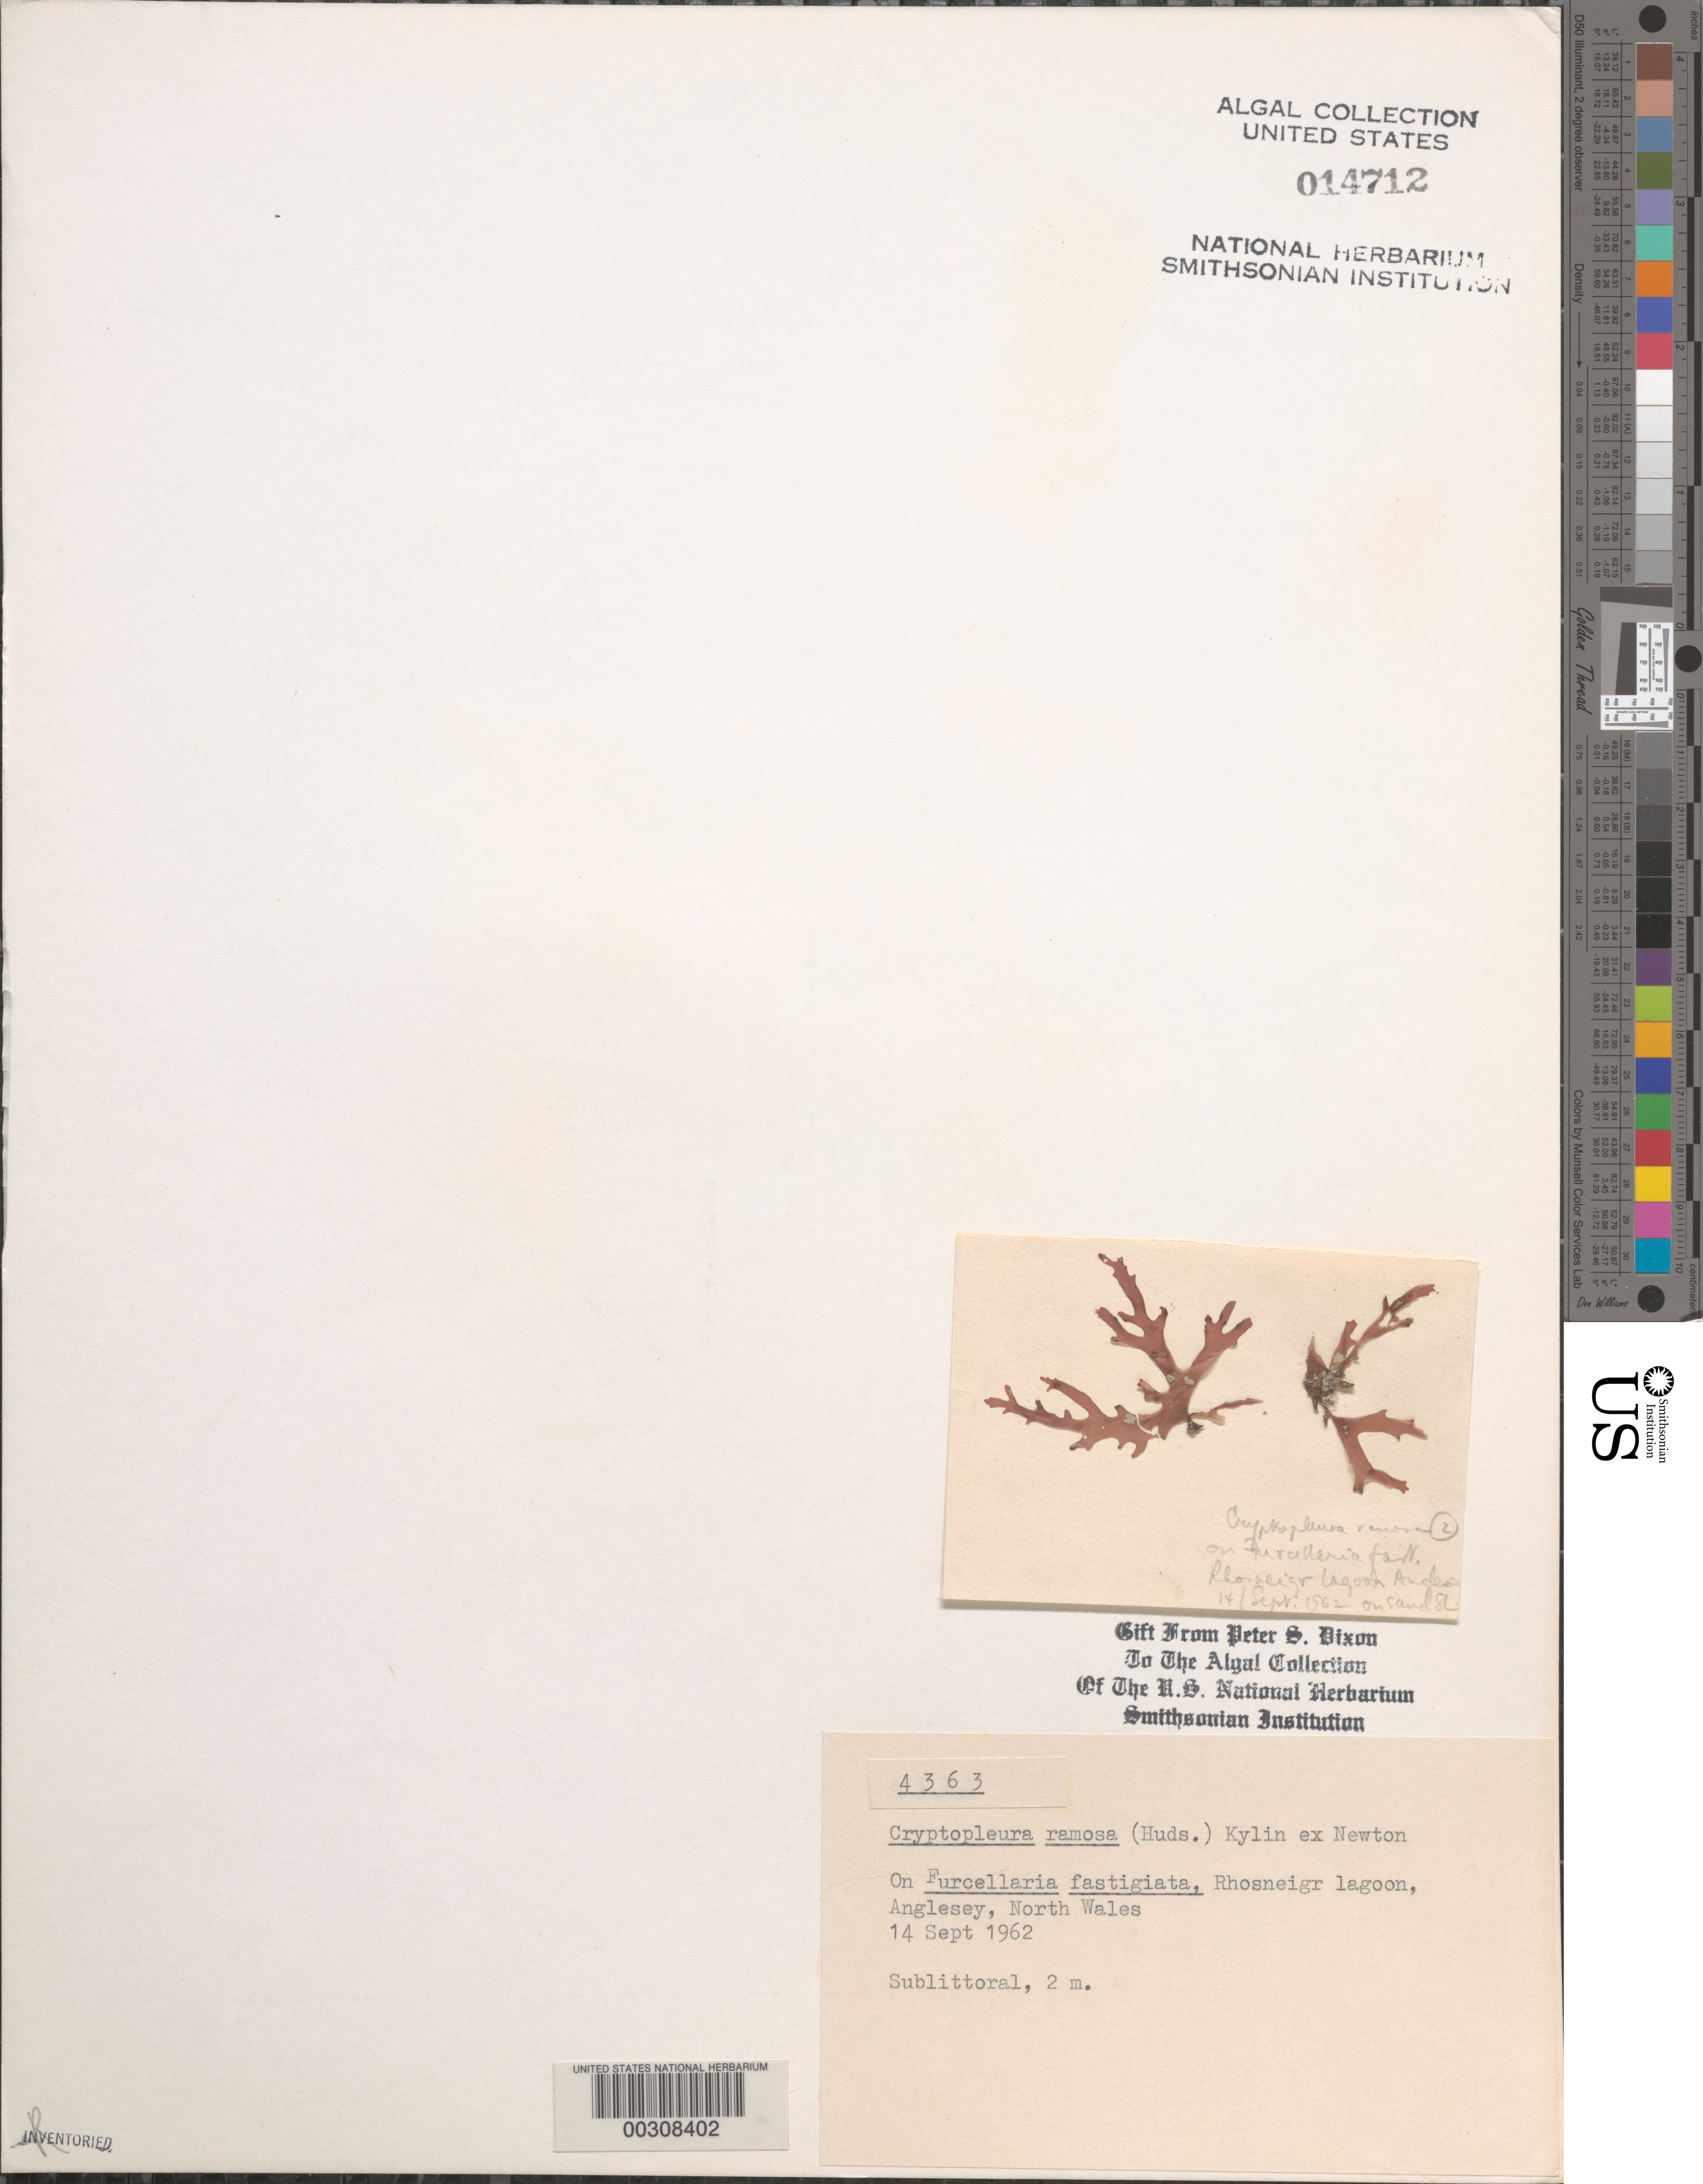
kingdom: Plantae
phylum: Rhodophyta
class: Florideophyceae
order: Ceramiales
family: Delesseriaceae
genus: Cryptopleura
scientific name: Cryptopleura ramosa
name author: (Huds.) L.M. Newton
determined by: Dixon, P. S.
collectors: P. S. Dixon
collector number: PSD 4363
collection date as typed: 14 Sep 1962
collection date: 1962-09-14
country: United Kingdom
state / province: Wales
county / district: Gwynedd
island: Anglesey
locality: Rhosneigr lagoon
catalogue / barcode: US 14712